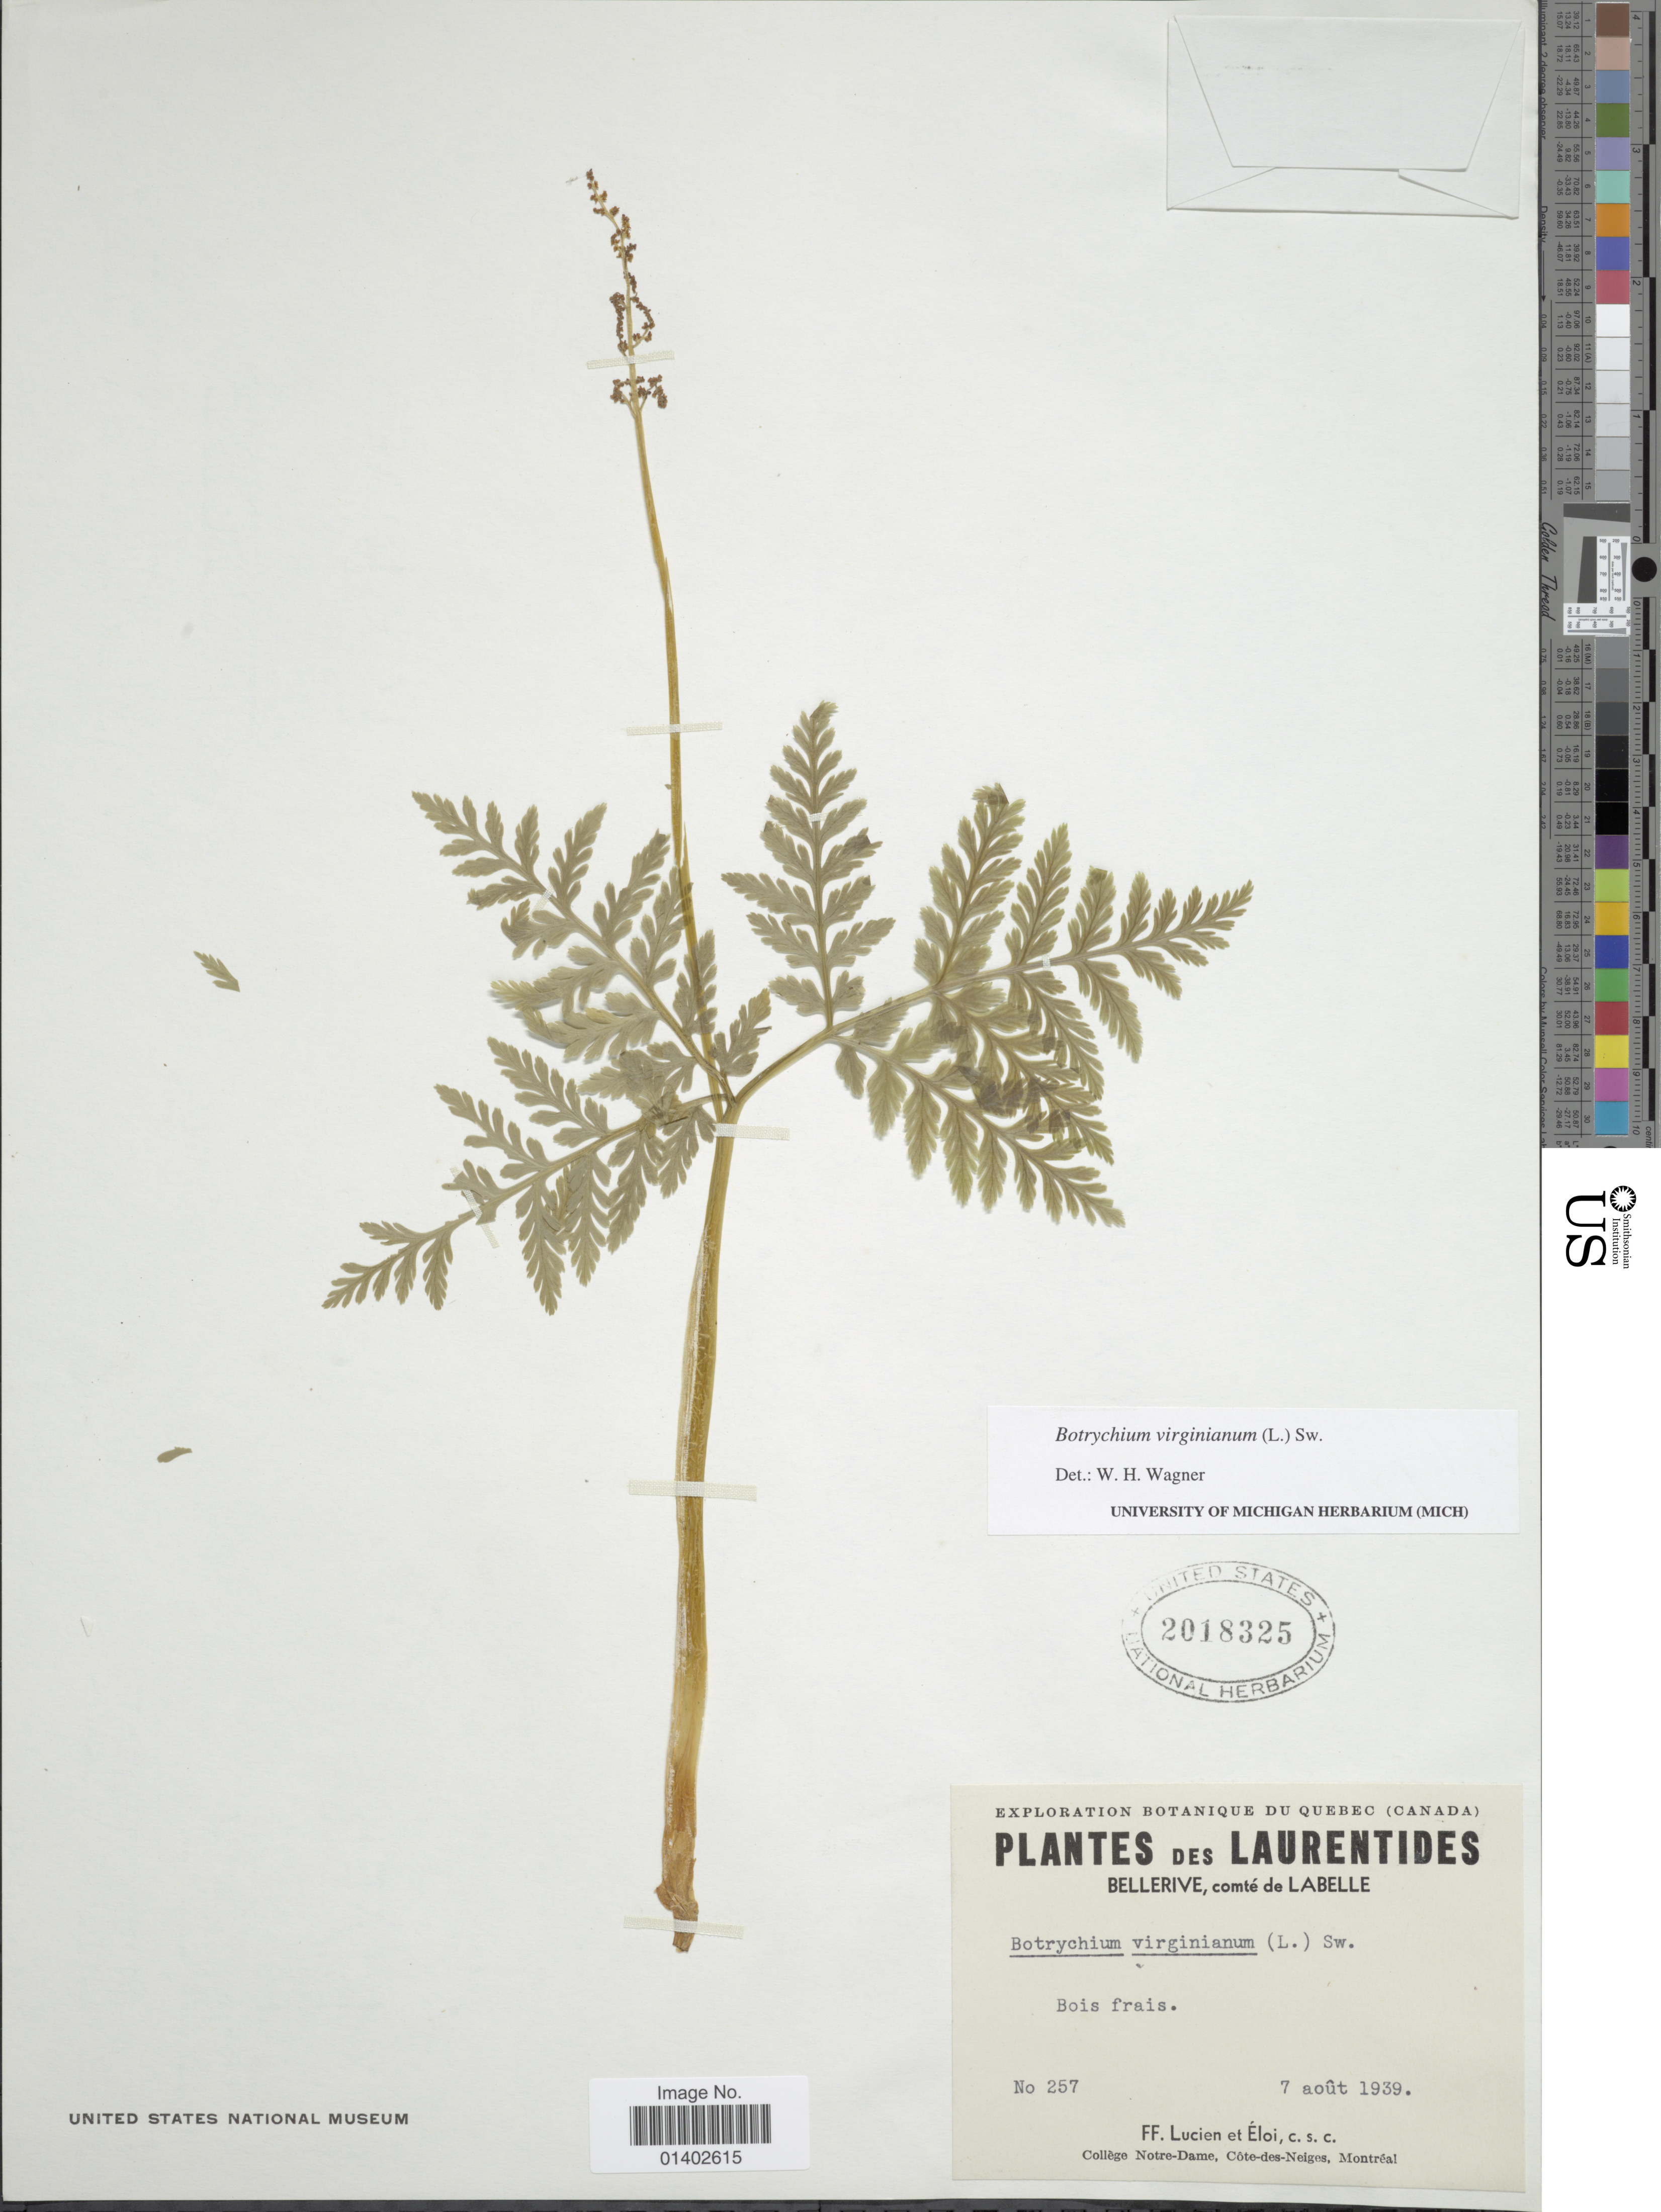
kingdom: Plantae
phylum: Tracheophyta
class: Polypodiopsida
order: Ophioglossales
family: Ophioglossaceae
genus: Botrychium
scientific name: Botrychium virginianum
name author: (L.) Sw.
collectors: F. Lucien & Éloi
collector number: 257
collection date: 1939-08-07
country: Canada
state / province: Quebec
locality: Laurentides, Bellerive, comté de Labelle, Bois frais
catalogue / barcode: US 2018325